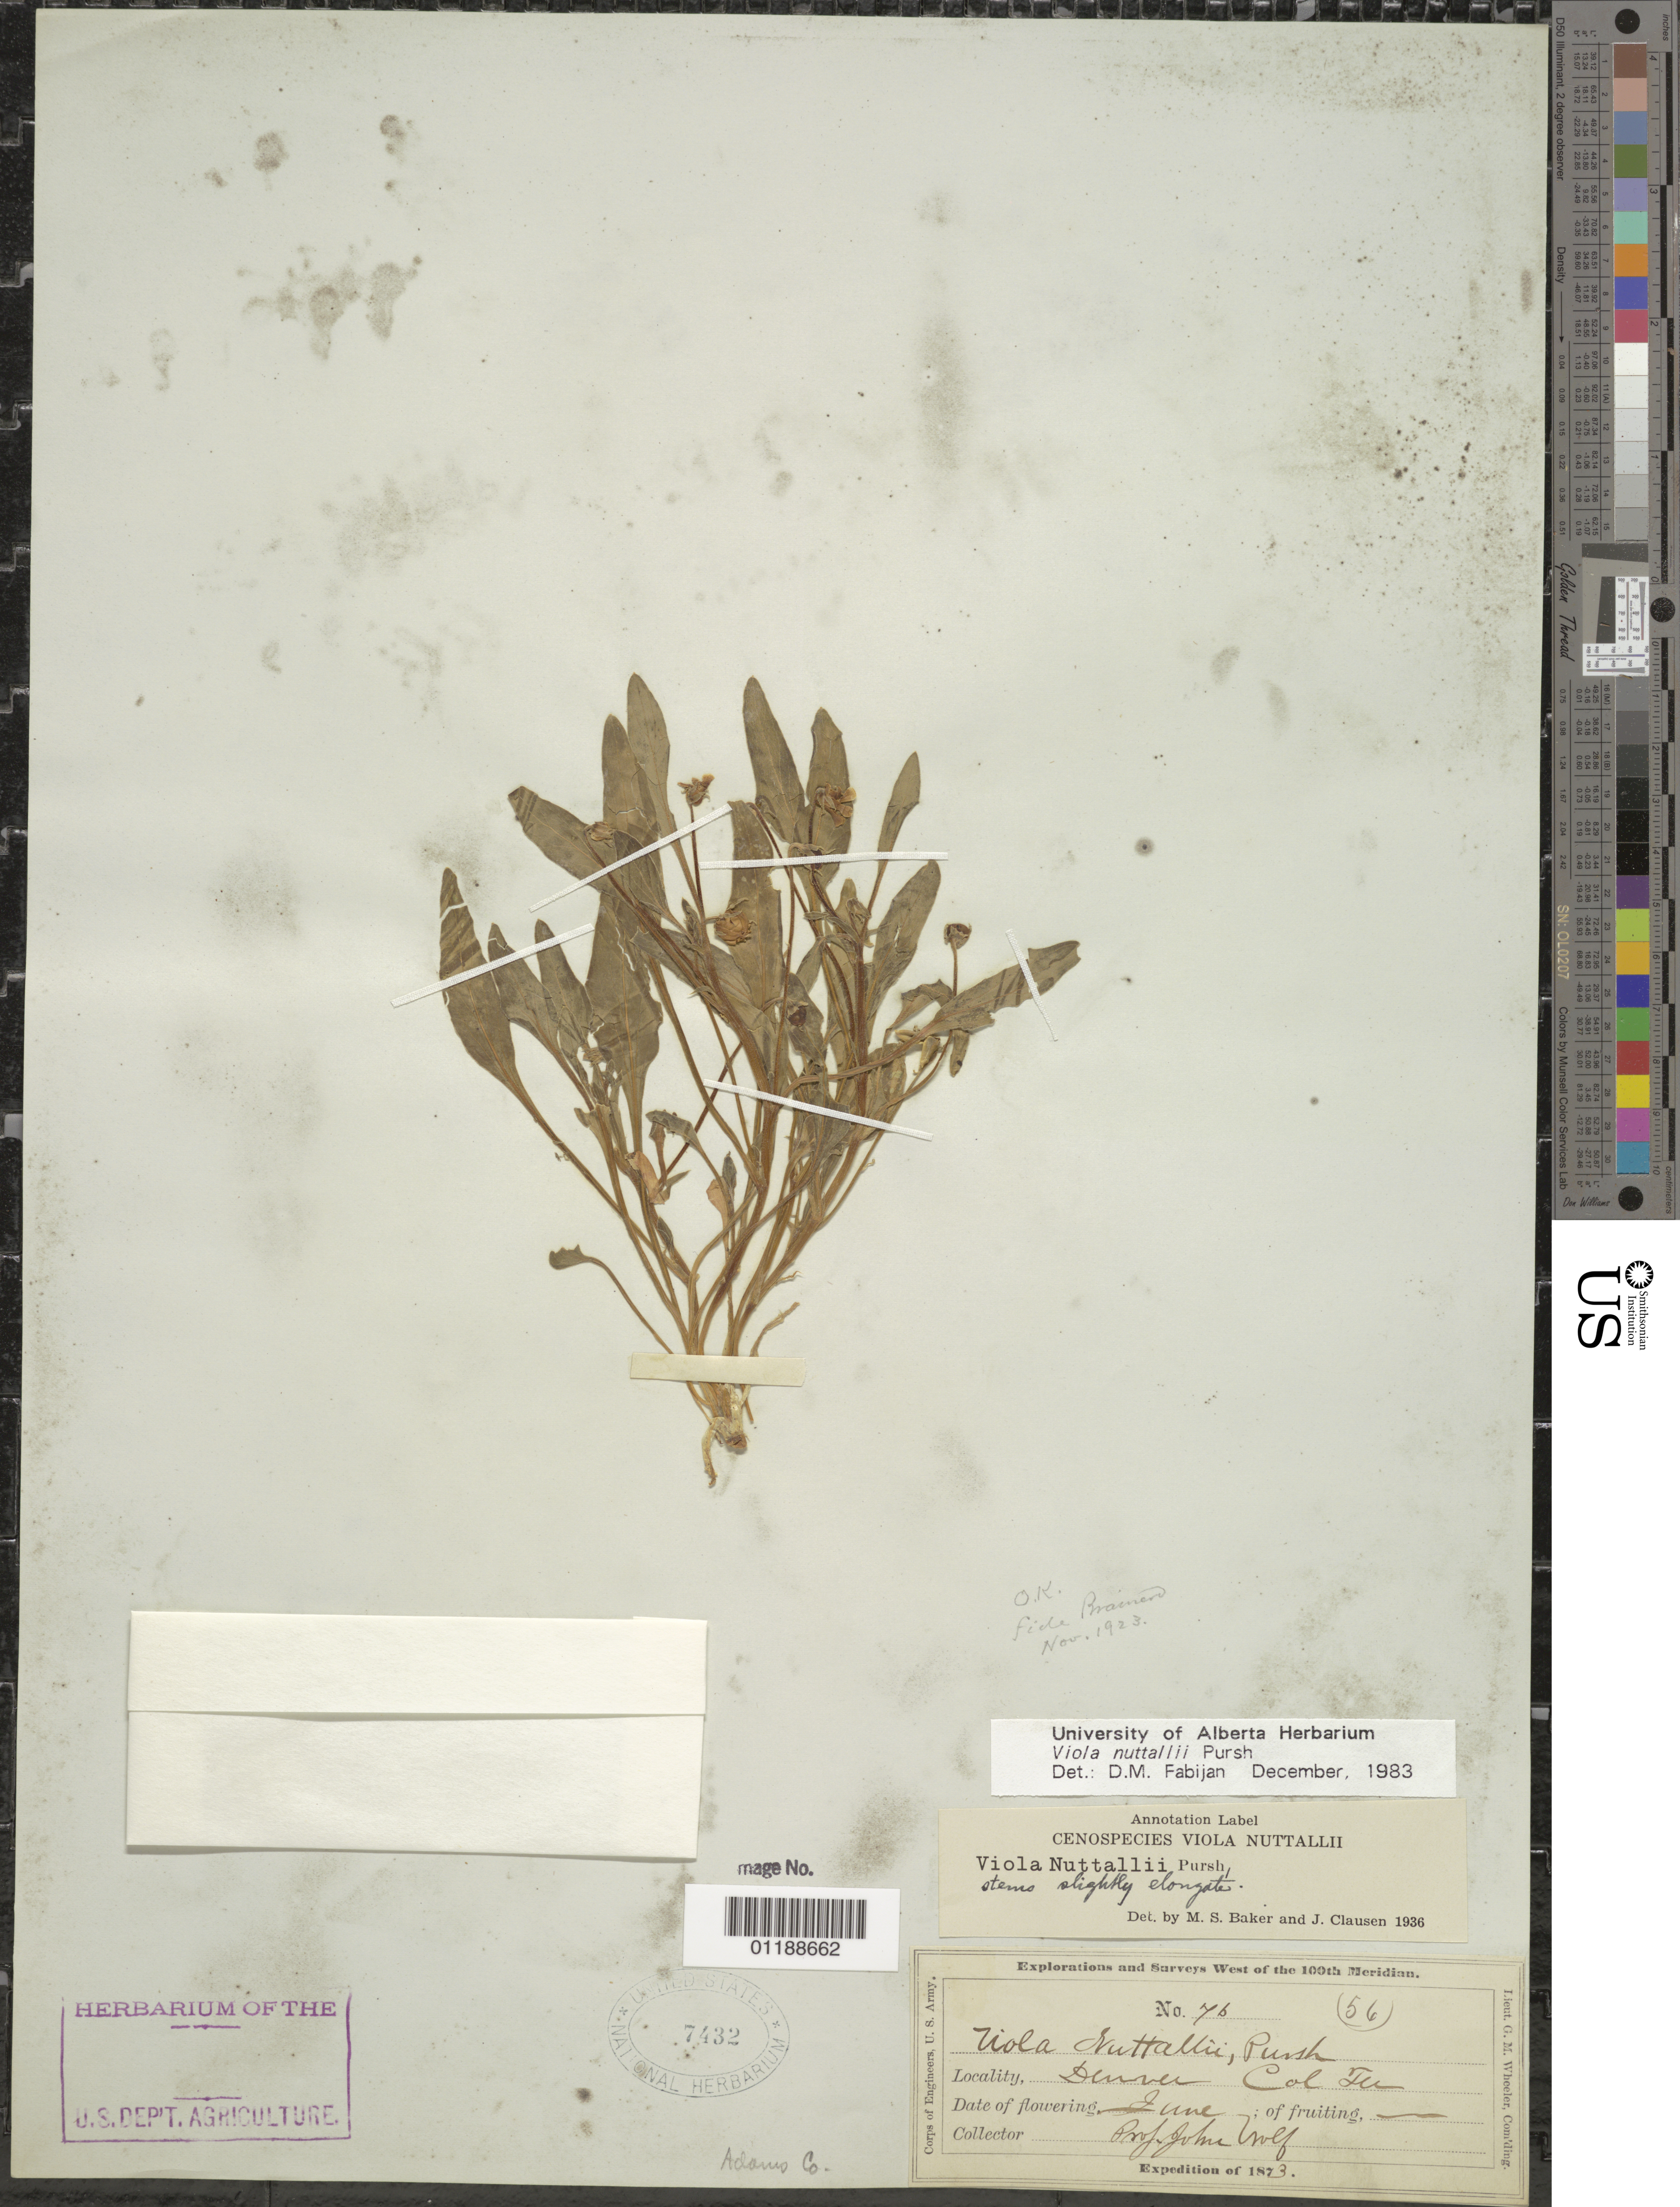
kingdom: Plantae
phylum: Tracheophyta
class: Magnoliopsida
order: Malpighiales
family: Violaceae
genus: Viola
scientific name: Viola nuttallii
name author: Pursh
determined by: Fabijan, D. M.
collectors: J. Wolf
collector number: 76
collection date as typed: Jun1873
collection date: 1873-06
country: United States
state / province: Colorado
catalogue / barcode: US 7432